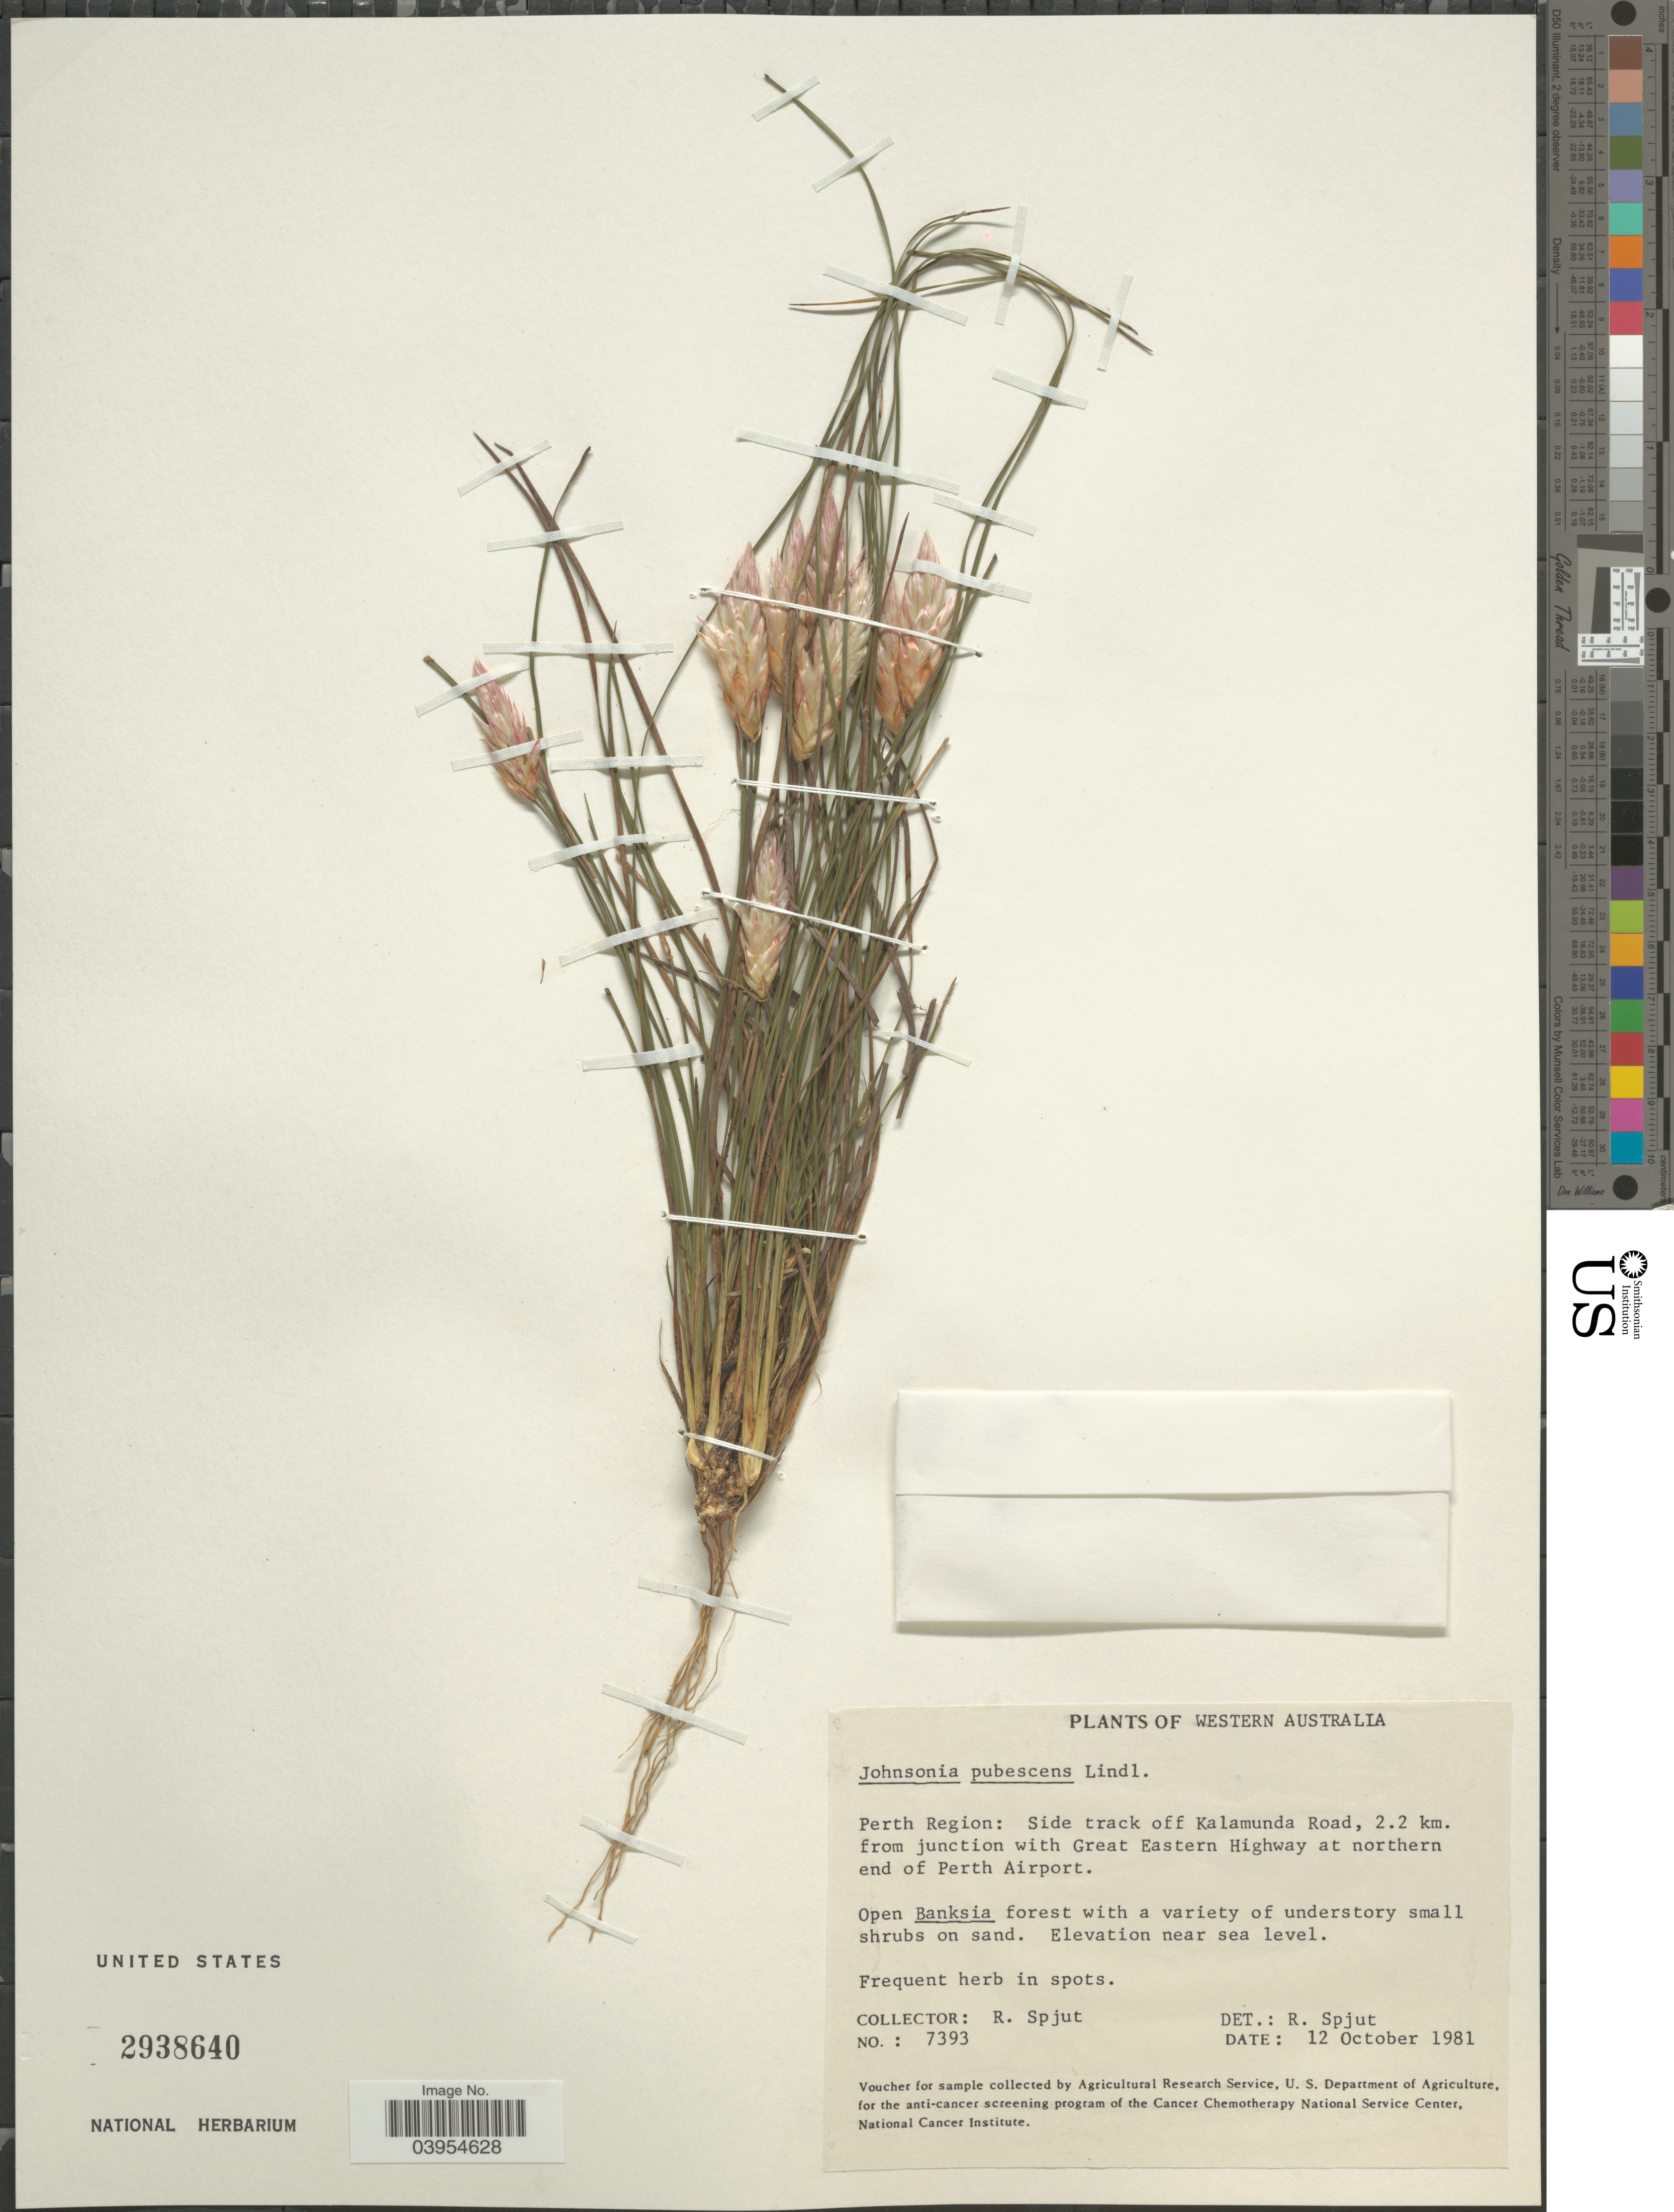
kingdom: Plantae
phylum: Tracheophyta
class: Liliopsida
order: Asparagales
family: Asphodelaceae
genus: Johnsonia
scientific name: Johnsonia pubescens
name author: Lindl.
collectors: R. Spjut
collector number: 7393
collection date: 1981-10-12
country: Australia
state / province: Western Australia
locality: Perth Region: Side track off Kalamunda Road, 2.2 km. from junction with Great Eastern Highway at northern end of Perth Airport.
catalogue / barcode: US 2938640